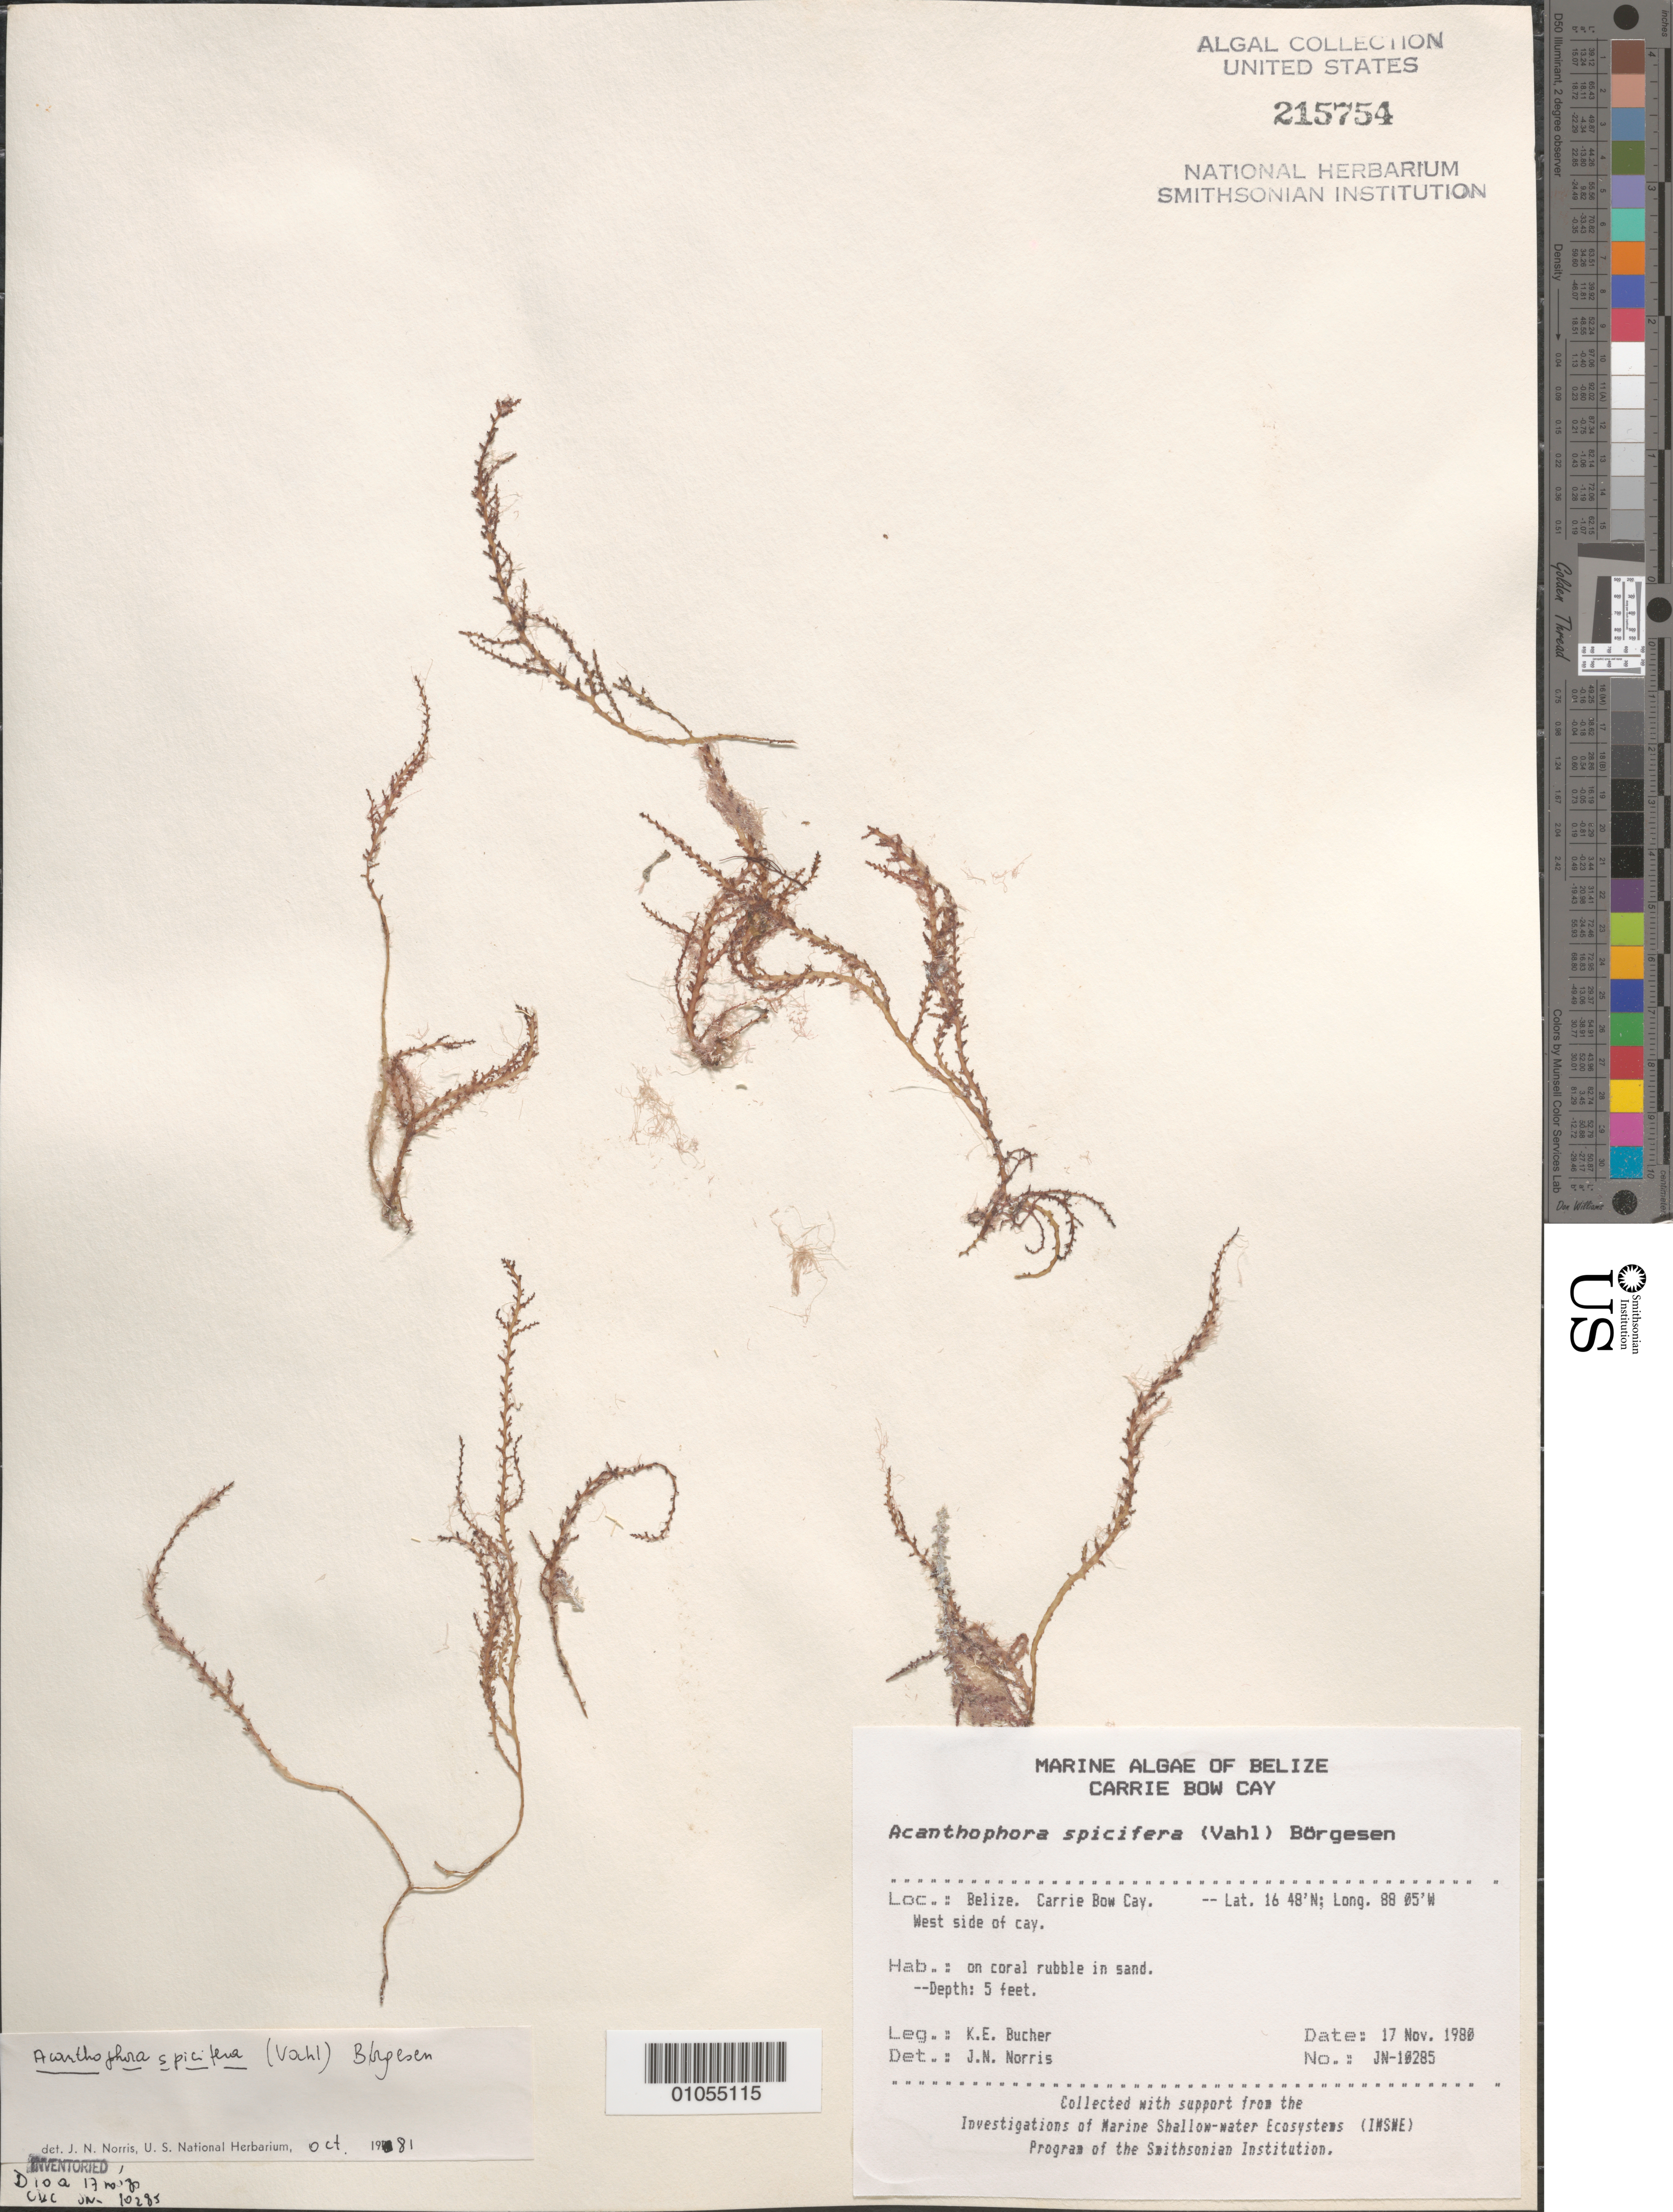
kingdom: Plantae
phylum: Rhodophyta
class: Florideophyceae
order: Ceramiales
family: Rhodomelaceae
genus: Acanthophora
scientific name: Acanthophora spicifera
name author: (Vahl) Børgesen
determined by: Norris, James N.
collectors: K. E. Bucher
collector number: JN-10285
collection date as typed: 17 Nov 1980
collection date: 1980-11-17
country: Belize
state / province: Stann Creek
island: Carrie Bow Cay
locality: West side of cay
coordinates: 16 48'N, 88 05'W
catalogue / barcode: US 215754